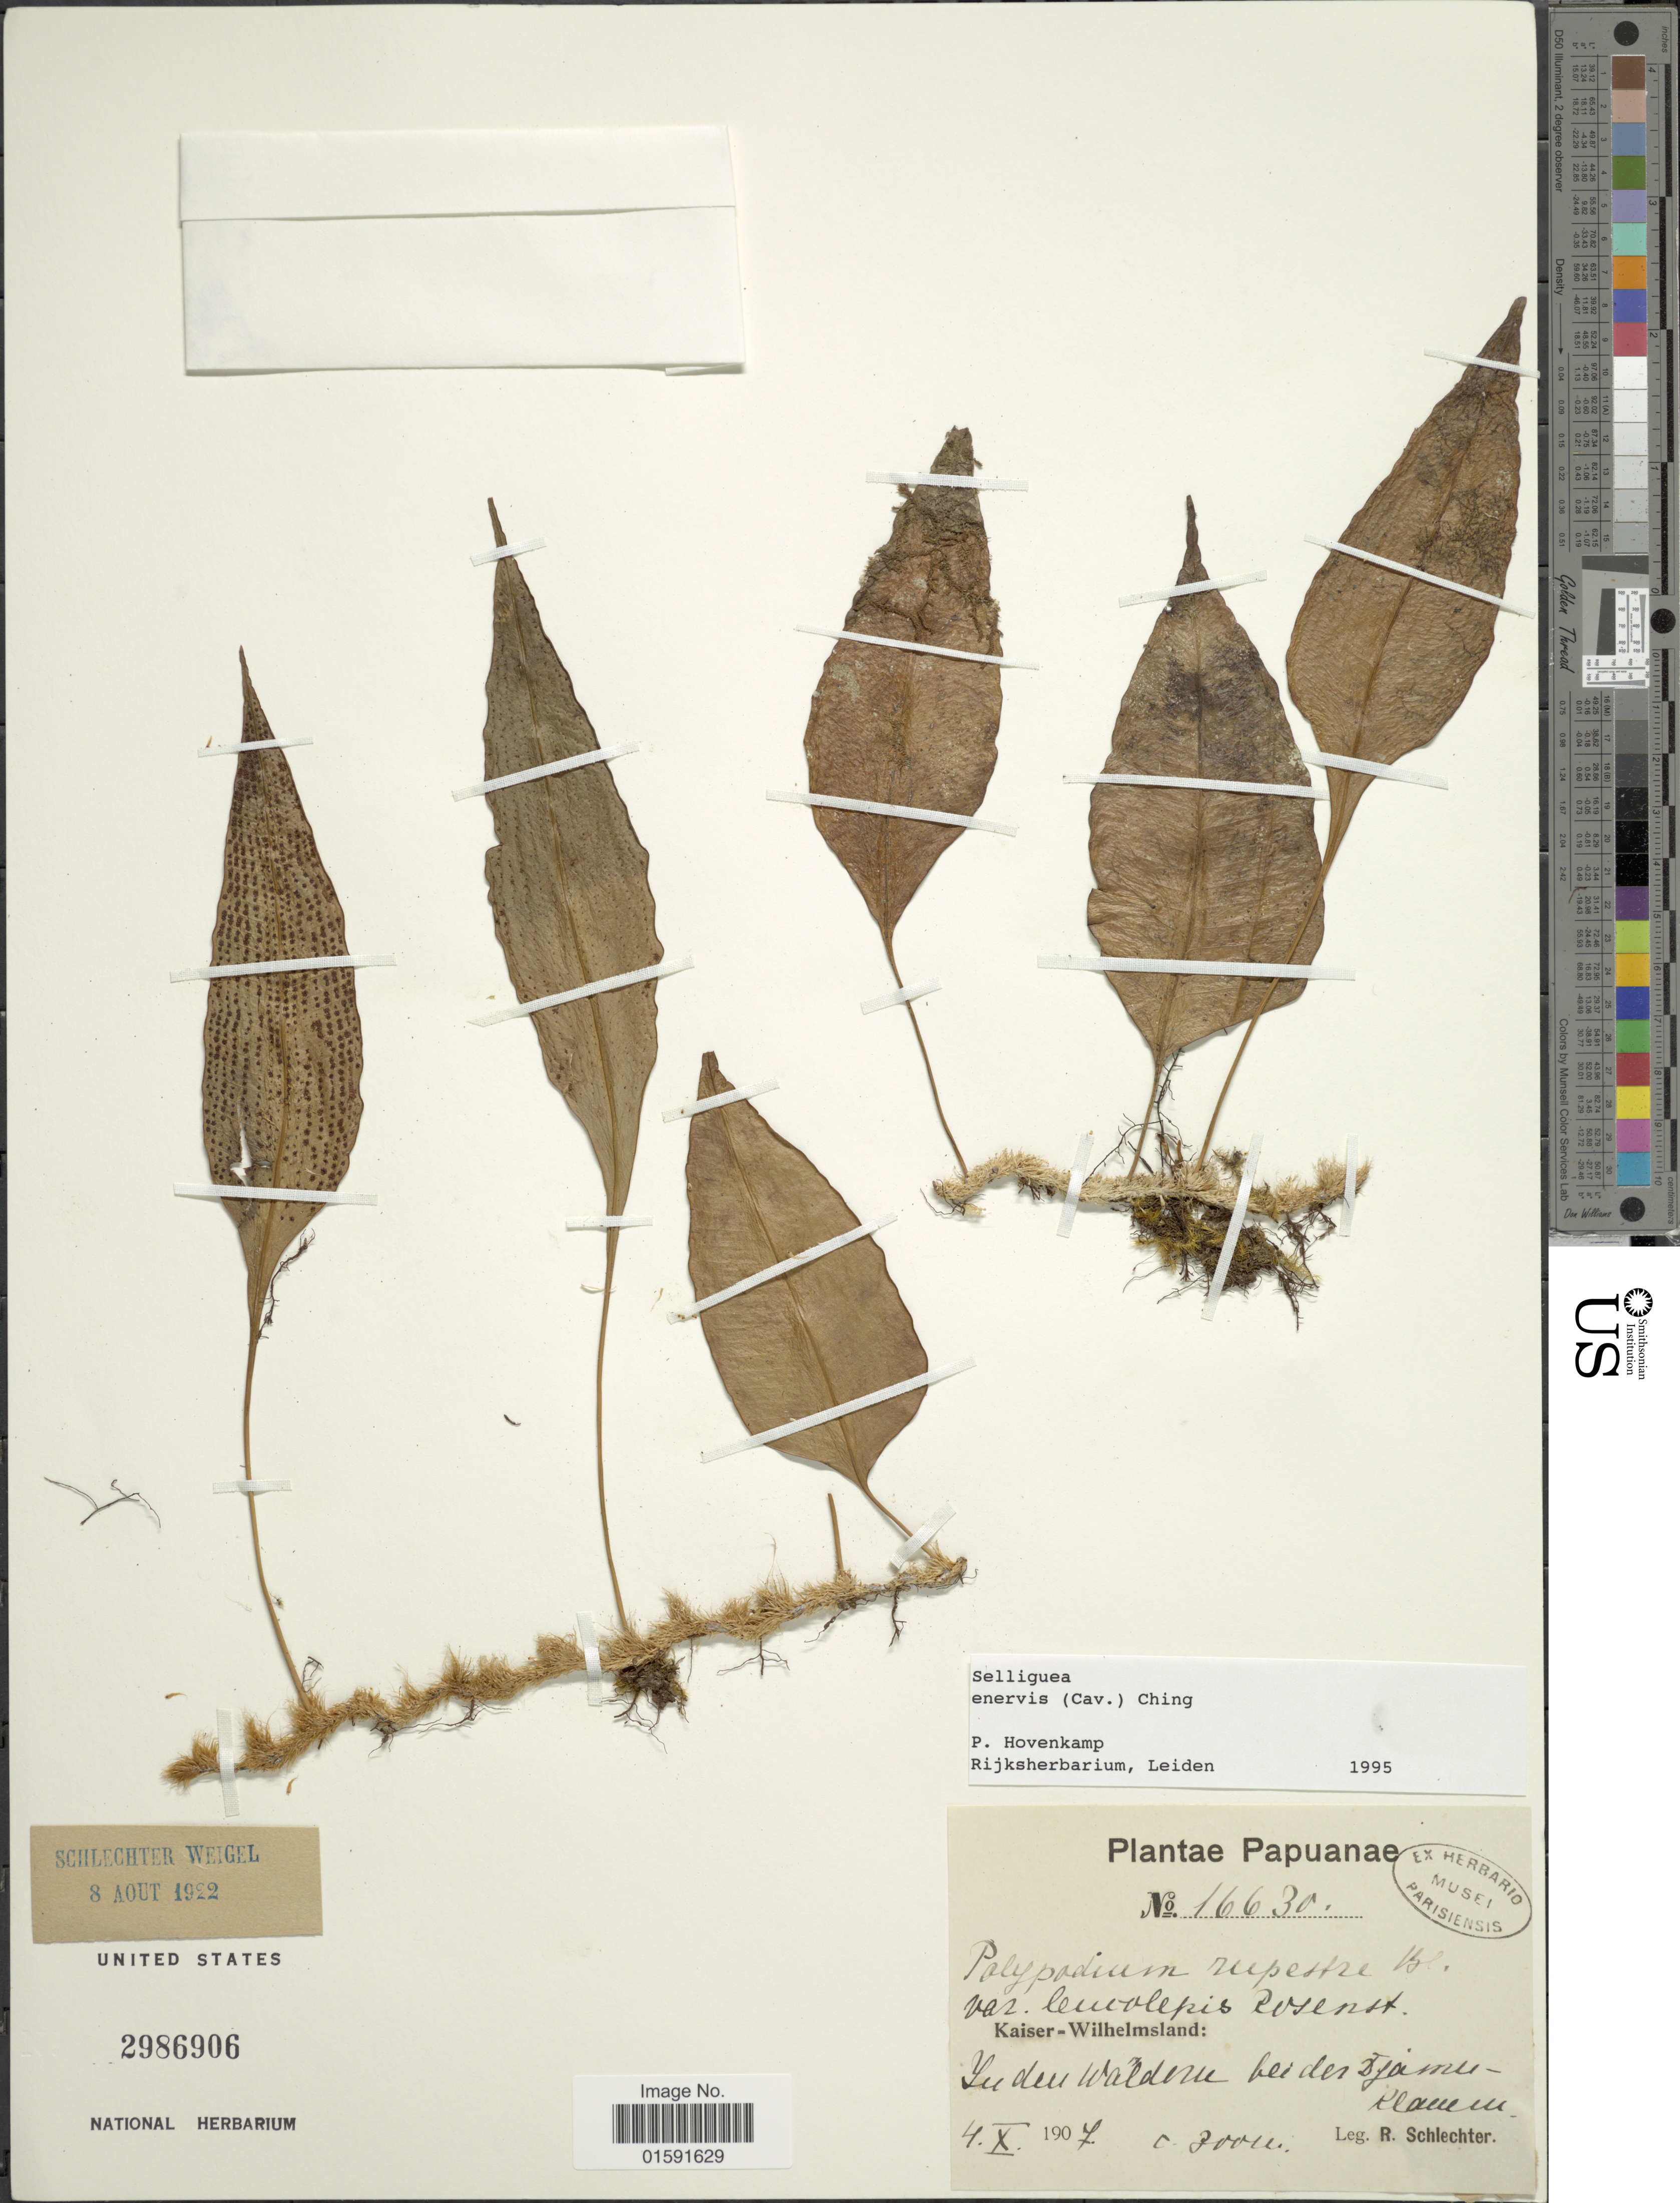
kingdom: Plantae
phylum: Tracheophyta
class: Polypodiopsida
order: Polypodiales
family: Polypodiaceae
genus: Selliguea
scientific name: Selliguea enervis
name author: (Cav.) Ching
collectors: F. R. R. Schlechter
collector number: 16630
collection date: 1907-10-04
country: Papua New Guinea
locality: Kaiser-Wilhelmsland: In den Wäldern bei der Djamu-Klamm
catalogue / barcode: US 2986906